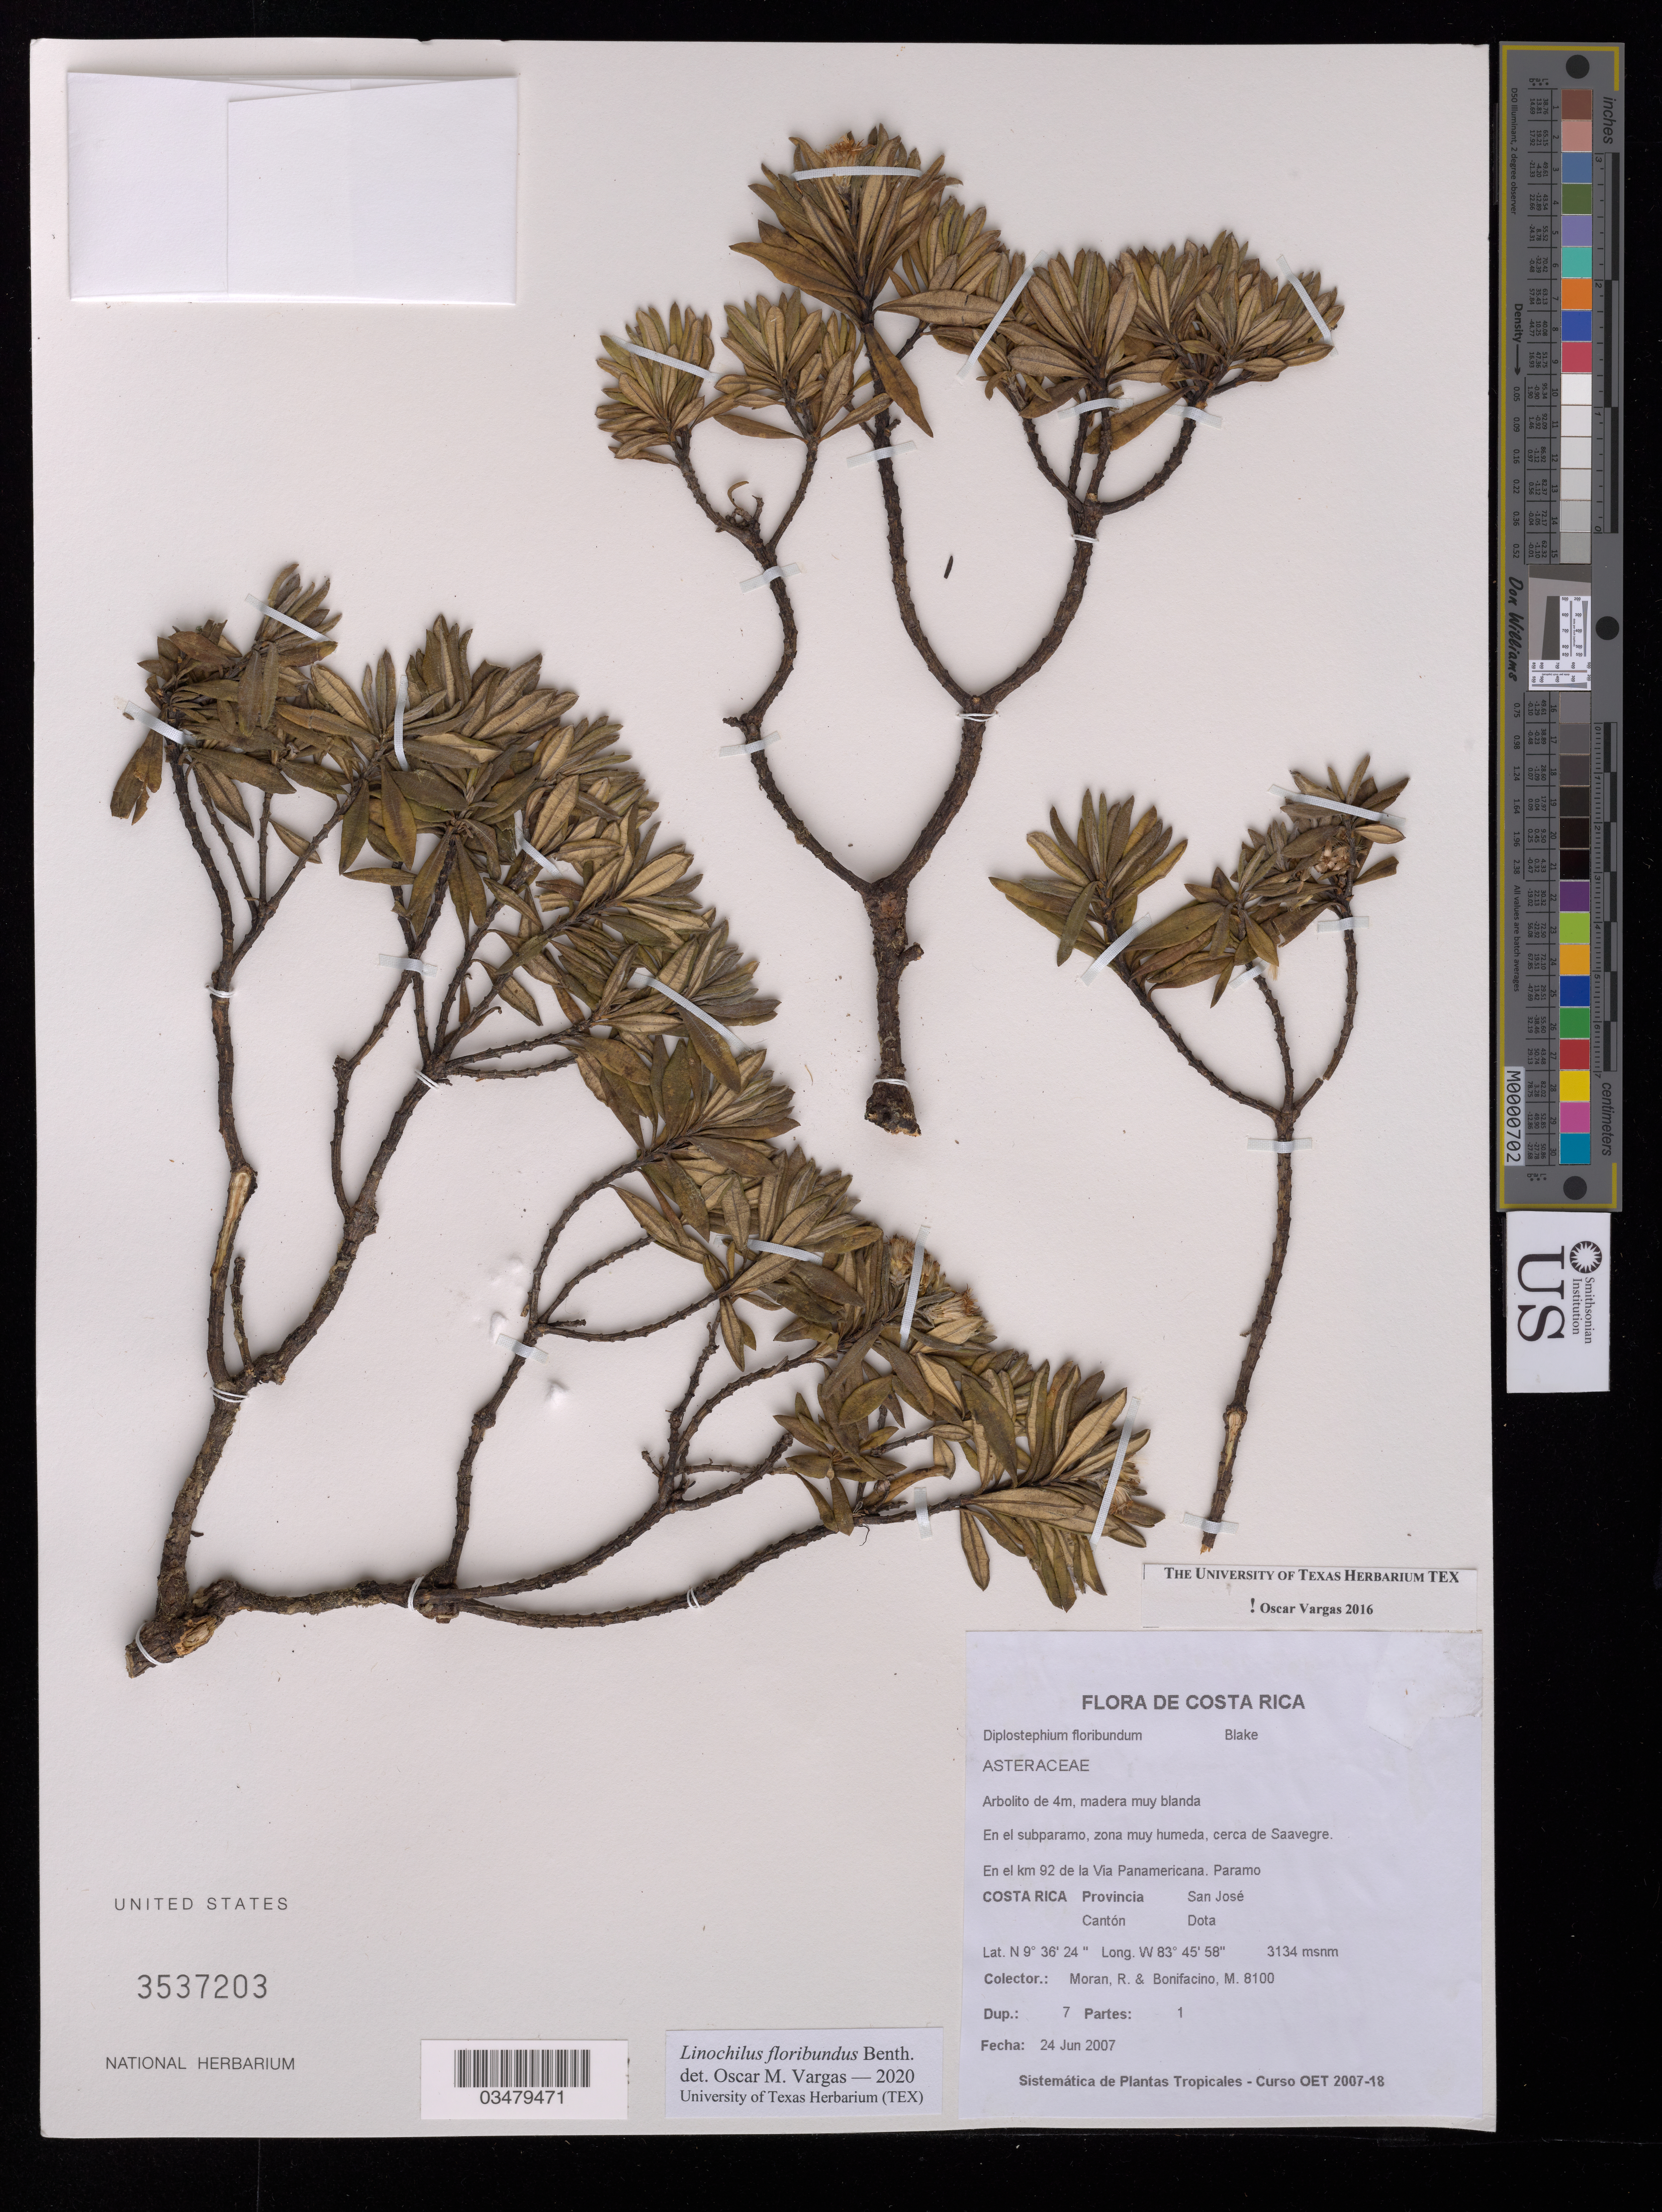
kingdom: Plantae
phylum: Tracheophyta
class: Magnoliopsida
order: Asterales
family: Asteraceae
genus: Linochilus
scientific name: Linochilus floribundus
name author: Benth.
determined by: Vargas, Oscar M.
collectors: R. Moran & M. Bonifacino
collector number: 8100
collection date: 2007-06-24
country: Costa Rica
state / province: San José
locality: Canton; Dota; en el km 92 de la Via Panamericana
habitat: En el subparamo, zona muy humeda, cerca de Saavegre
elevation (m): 3134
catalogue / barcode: US 3537203